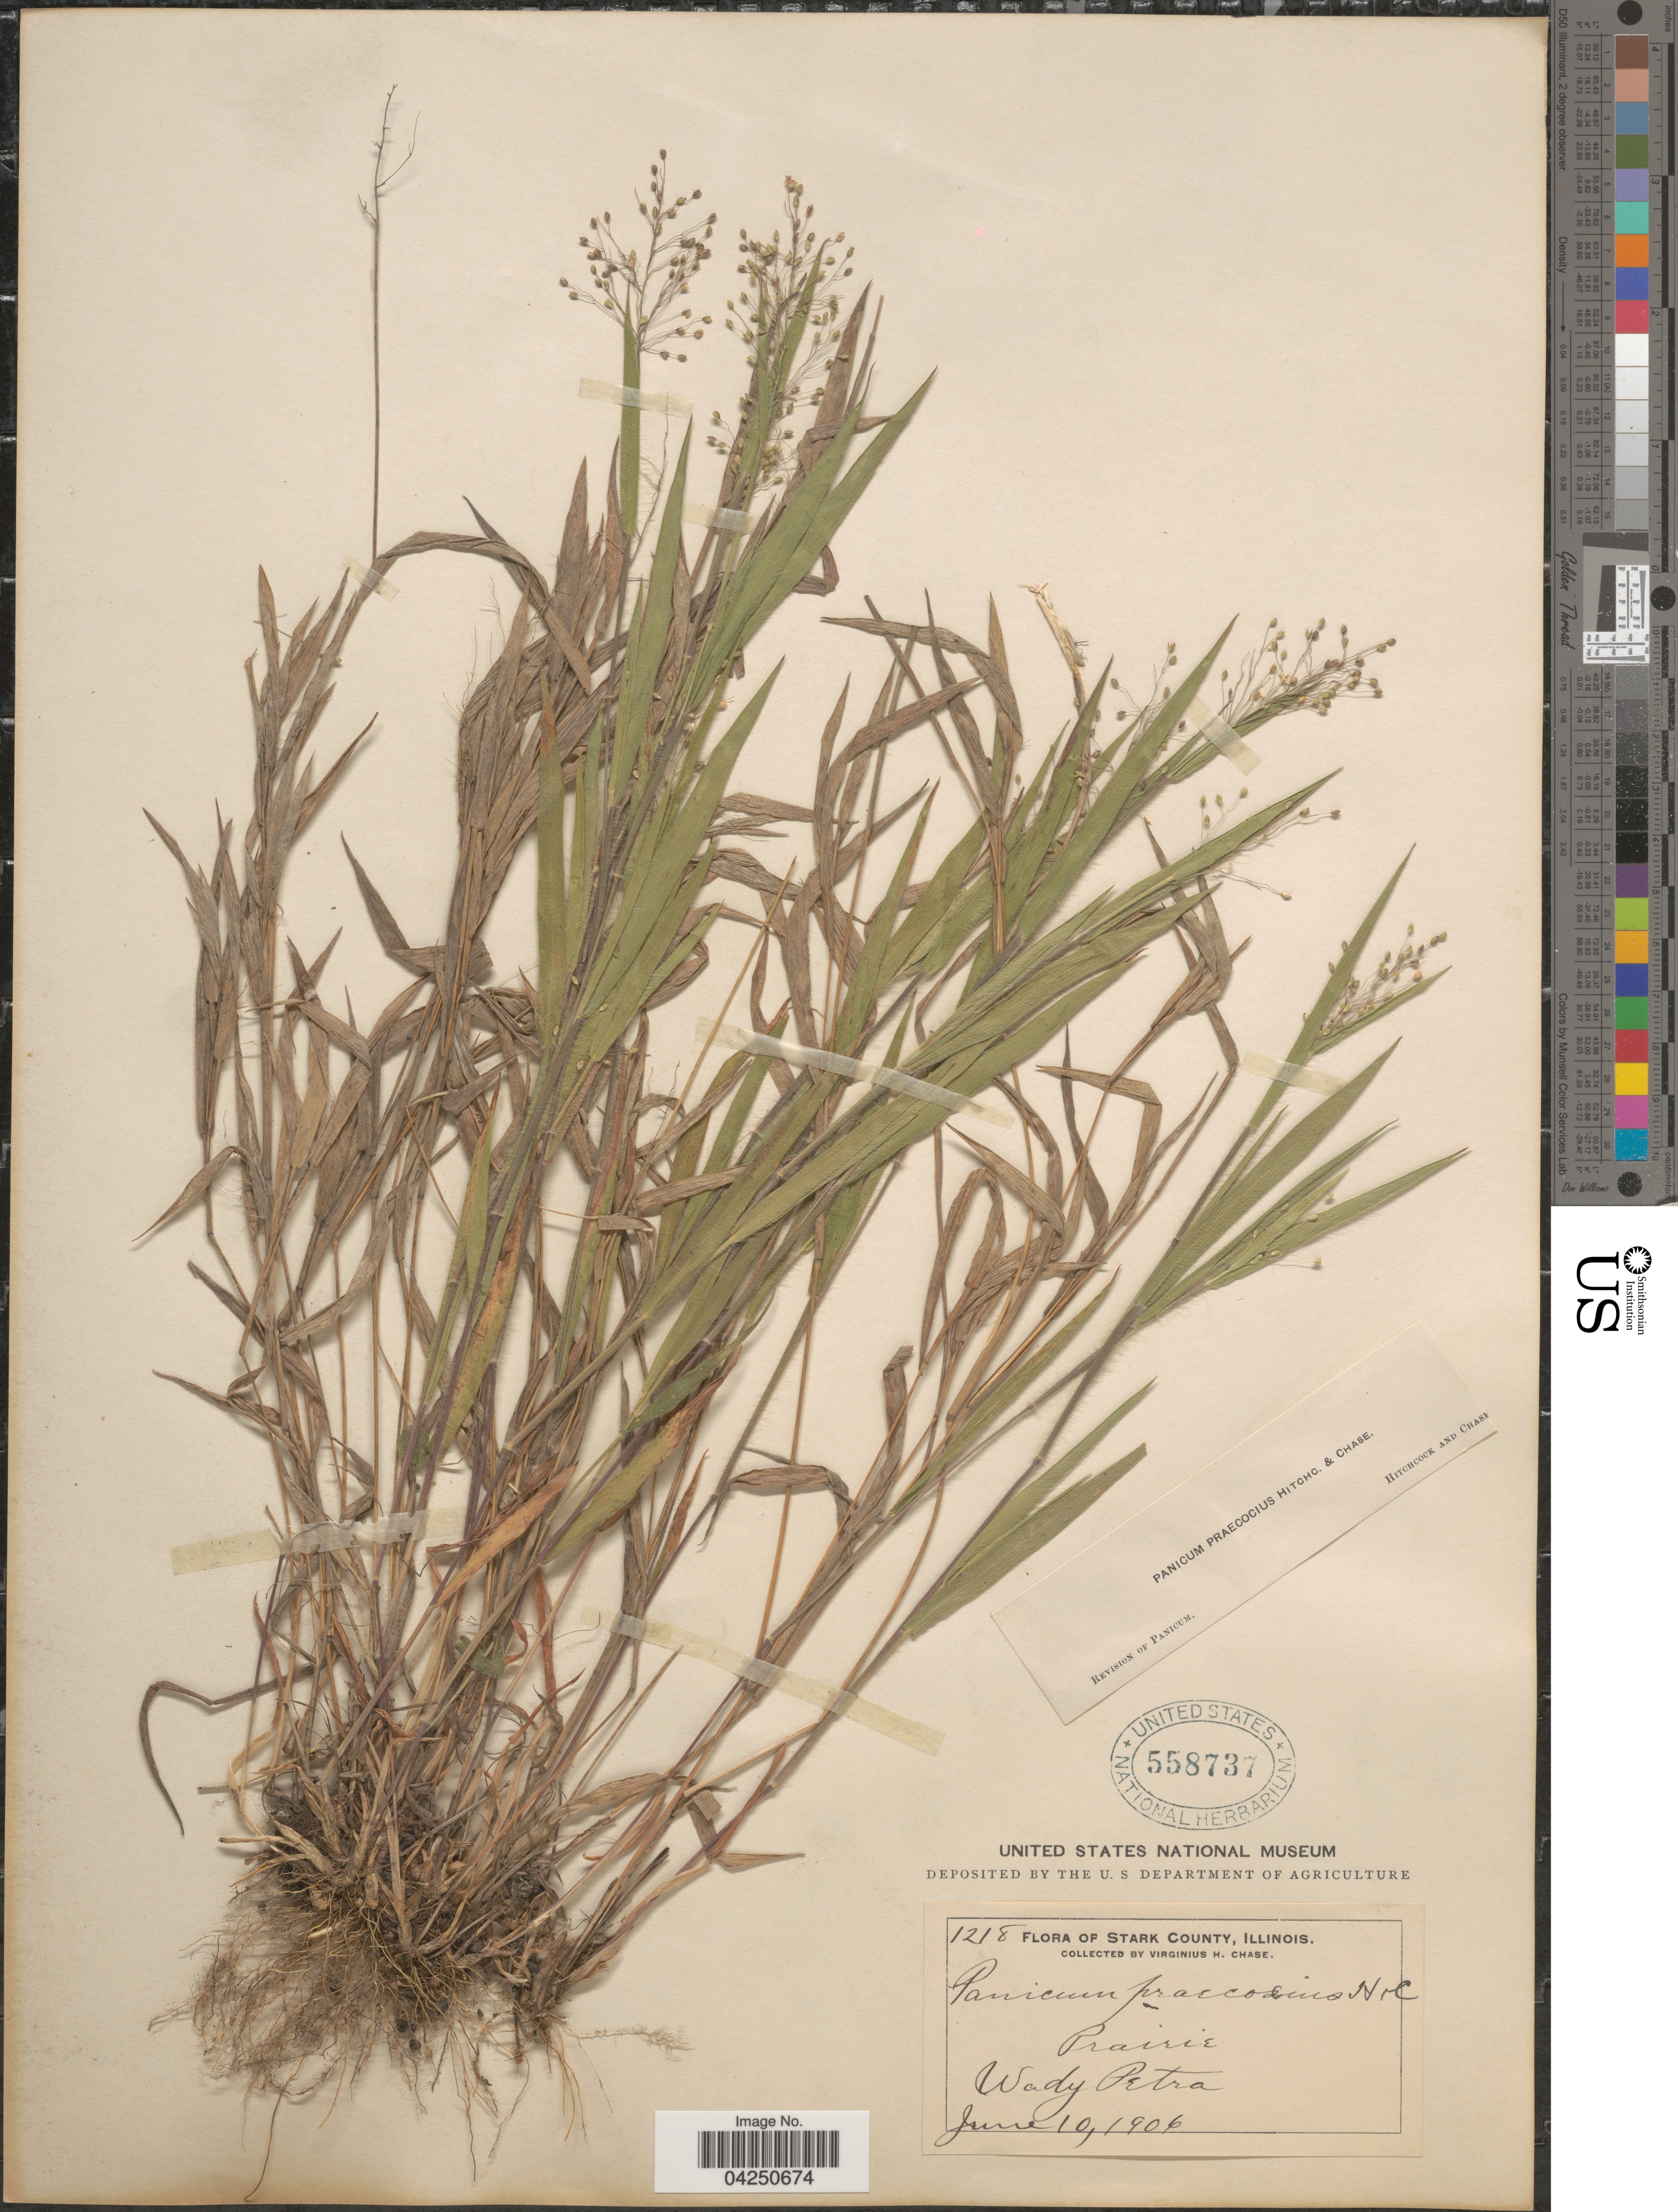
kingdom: Plantae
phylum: Tracheophyta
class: Liliopsida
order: Poales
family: Poaceae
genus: Dichanthelium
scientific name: Dichanthelium acuminatum var. acuminatum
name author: (Sw.) Gould & C.A. Clark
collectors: V. H. Chase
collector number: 1218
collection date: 1906-06-10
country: United States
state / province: Illinois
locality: Stark County. Prairie. Wady Petra.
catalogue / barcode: US 558737